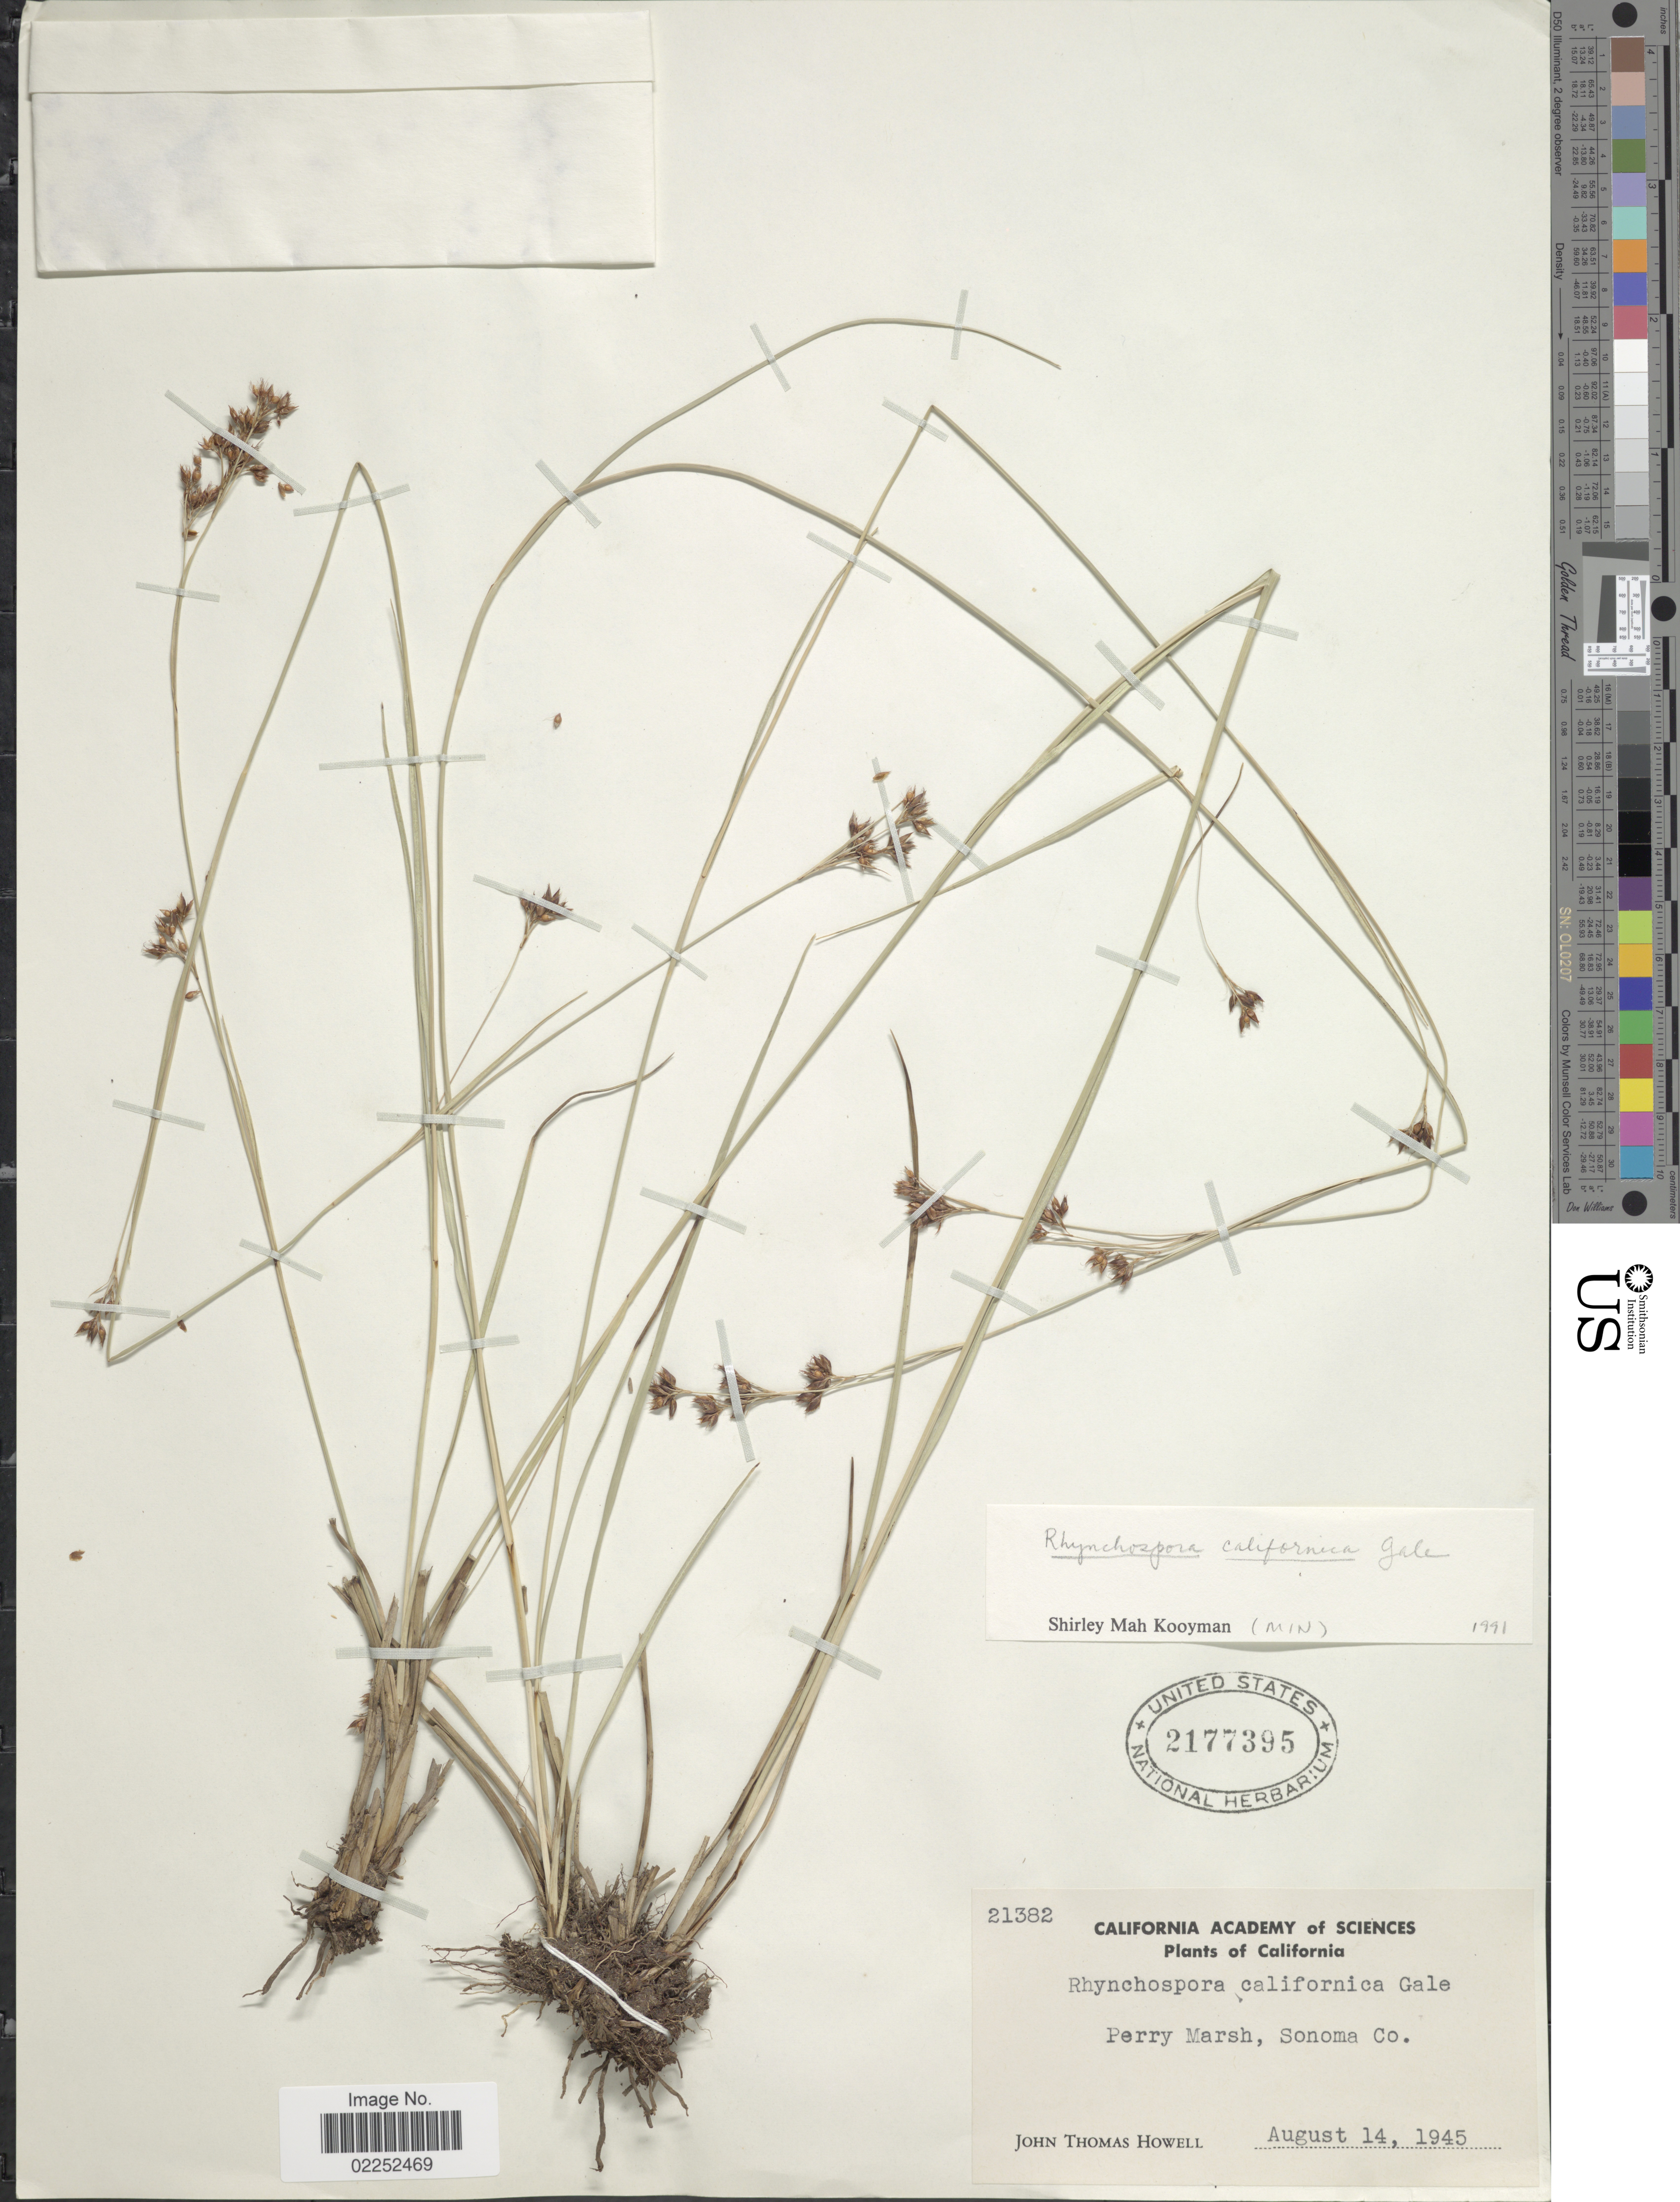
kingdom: Plantae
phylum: Tracheophyta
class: Liliopsida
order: Poales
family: Cyperaceae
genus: Rhynchospora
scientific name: Rhynchospora californica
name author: Gale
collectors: J. T. Howell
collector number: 21382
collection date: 1945-08-14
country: United States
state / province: California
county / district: Sonoma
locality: Perry Marsh, Sonoma Co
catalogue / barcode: US 2177395